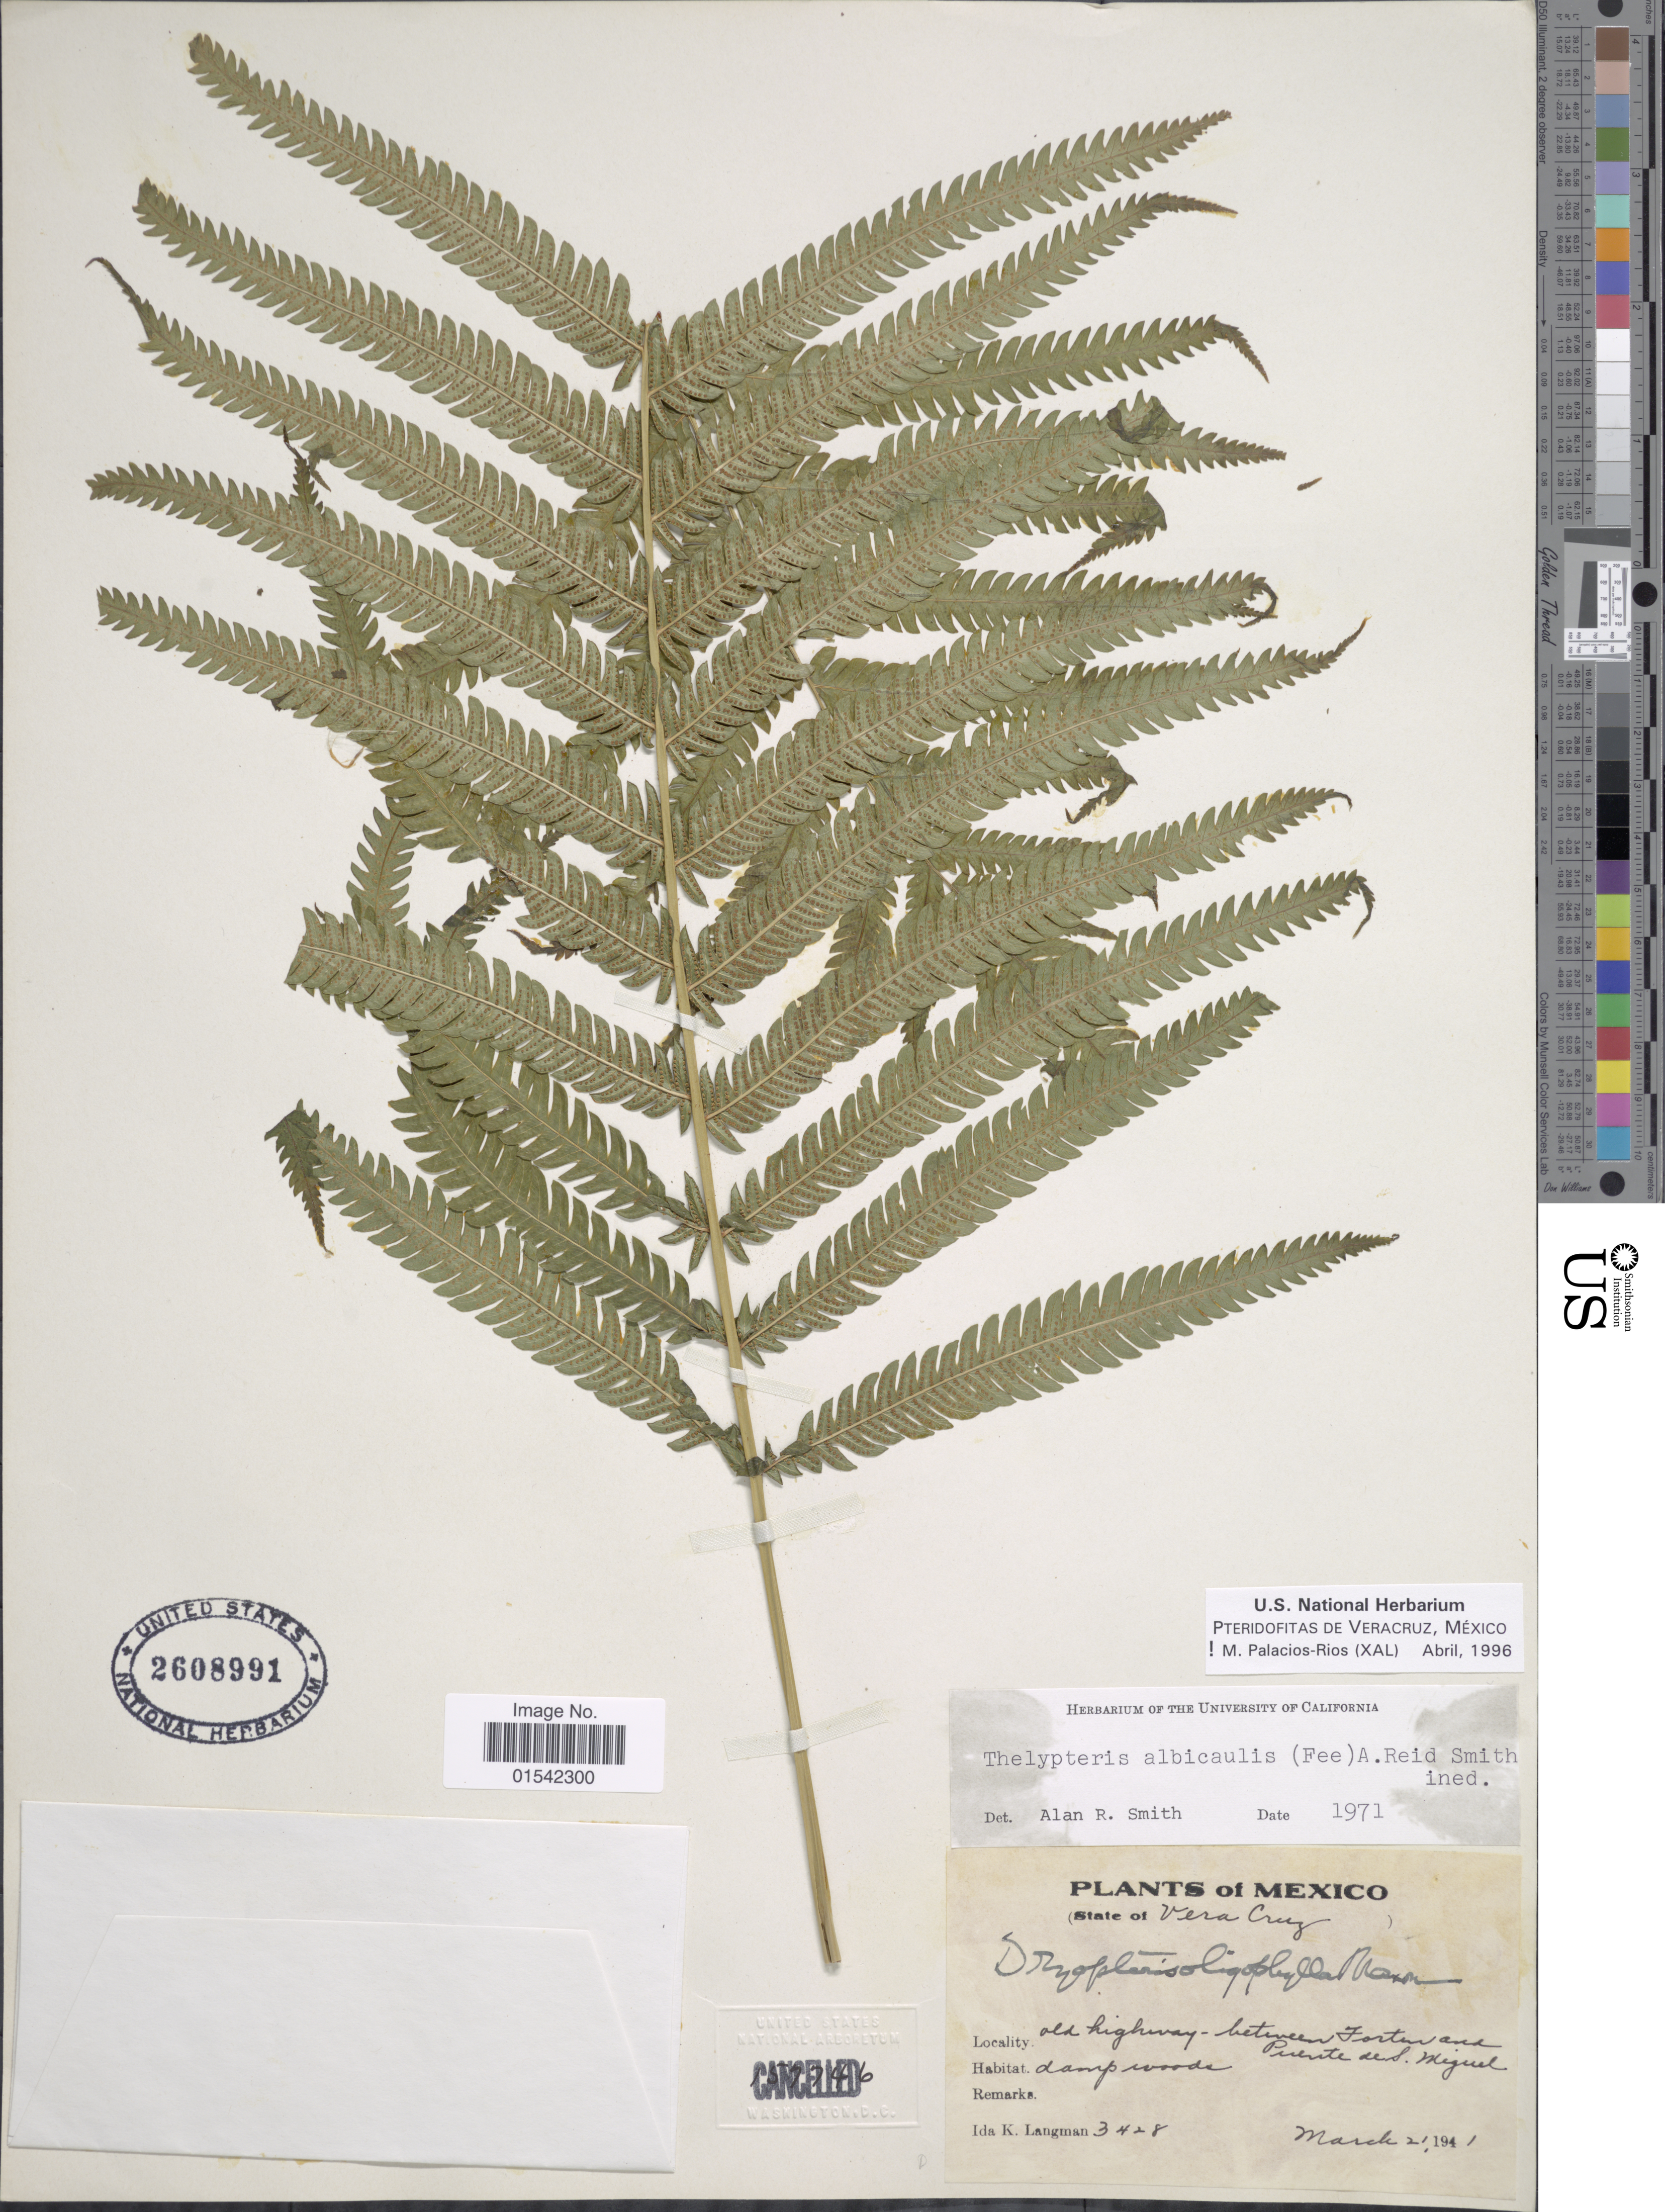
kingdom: Plantae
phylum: Tracheophyta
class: Polypodiopsida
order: Polypodiales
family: Thelypteridaceae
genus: Cyclosorus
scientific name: Cyclosorus albicaulis (Fée) comb. nov., ined 2015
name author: (Fée)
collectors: I. K. Langman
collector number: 3428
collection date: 1941-03-21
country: Mexico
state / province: Veracruz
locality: Old highway - between Fortín and Puente de S. Miguel.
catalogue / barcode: US 2608991